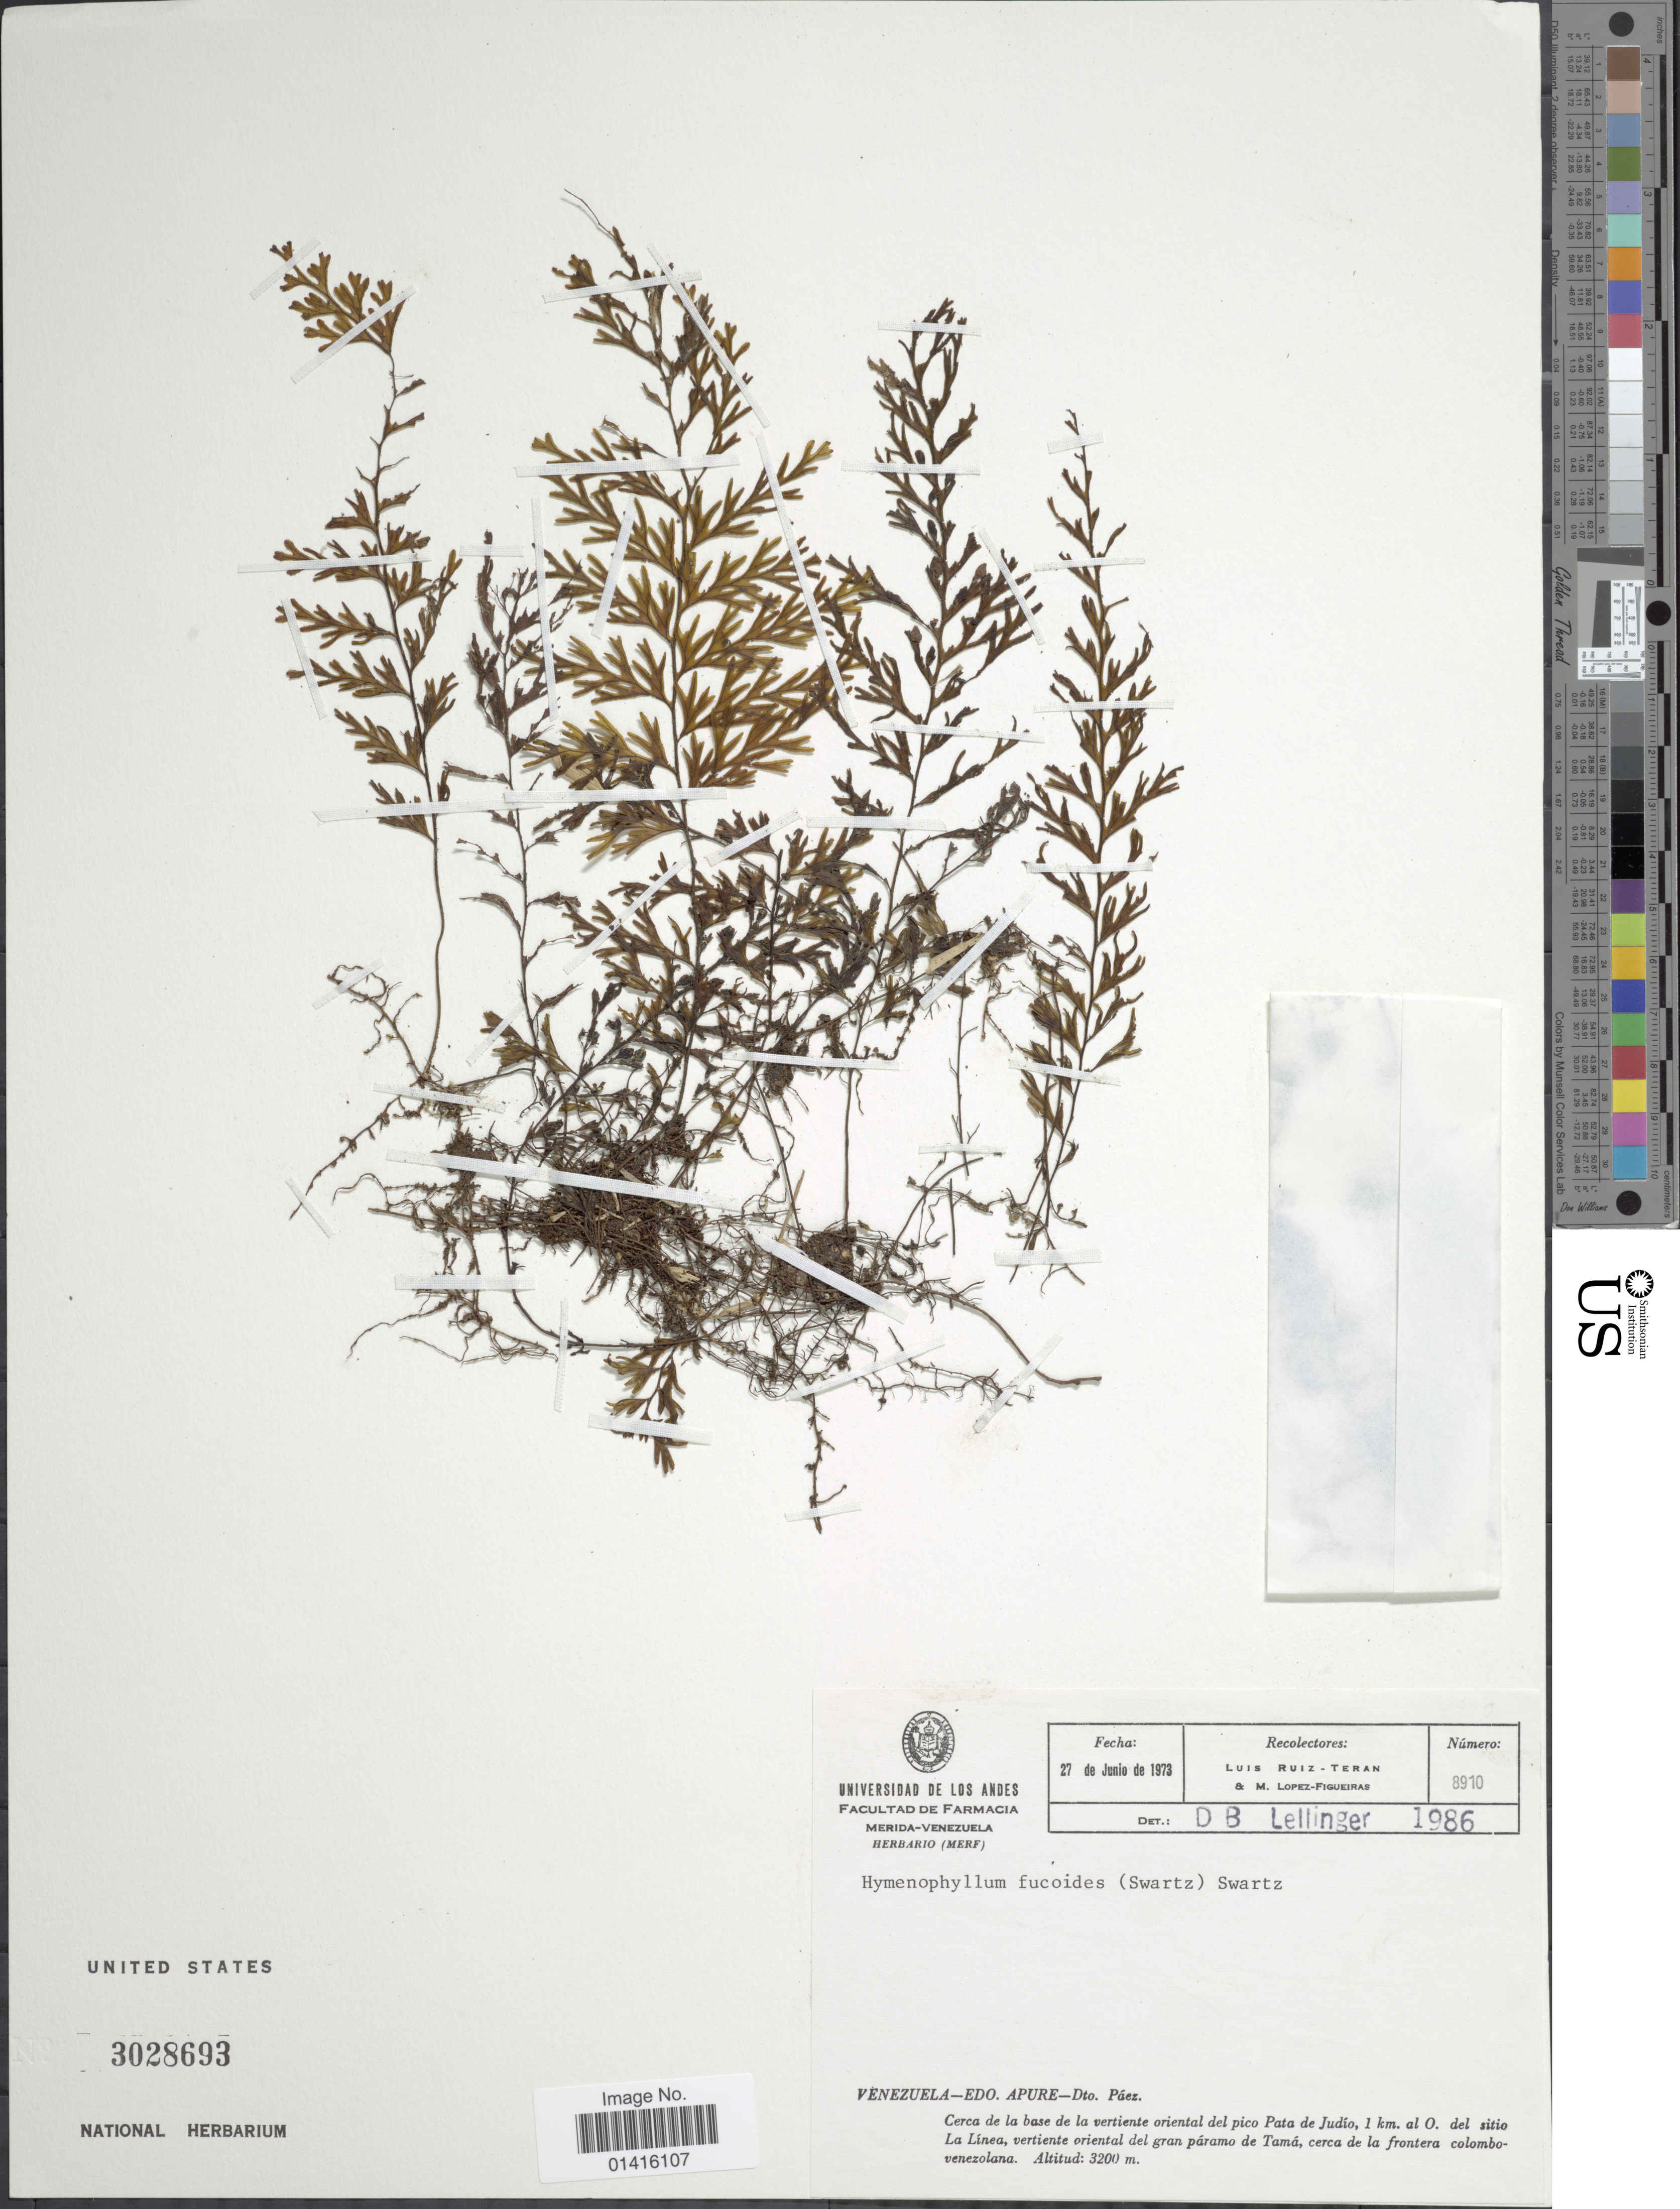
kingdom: Plantae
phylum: Tracheophyta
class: Polypodiopsida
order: Hymenophyllales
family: Hymenophyllaceae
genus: Hymenophyllum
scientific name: Hymenophyllum fucoides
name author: (Sw.) Sw.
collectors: L. E. Ruíz-Terán & M. López Figueiras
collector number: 8910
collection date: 1973-06-27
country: Venezuela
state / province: Apure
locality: Venezuela-Edo. Apure-Dto. Páez, Cerca de la base de la vertiente oriental del pico Pata de Judio, 1km al O. del sitio La Linea, vertiente oriental del gran páramo de Tamá, cerca de la frontera colombo-venezolana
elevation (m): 3200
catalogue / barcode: US 3028693